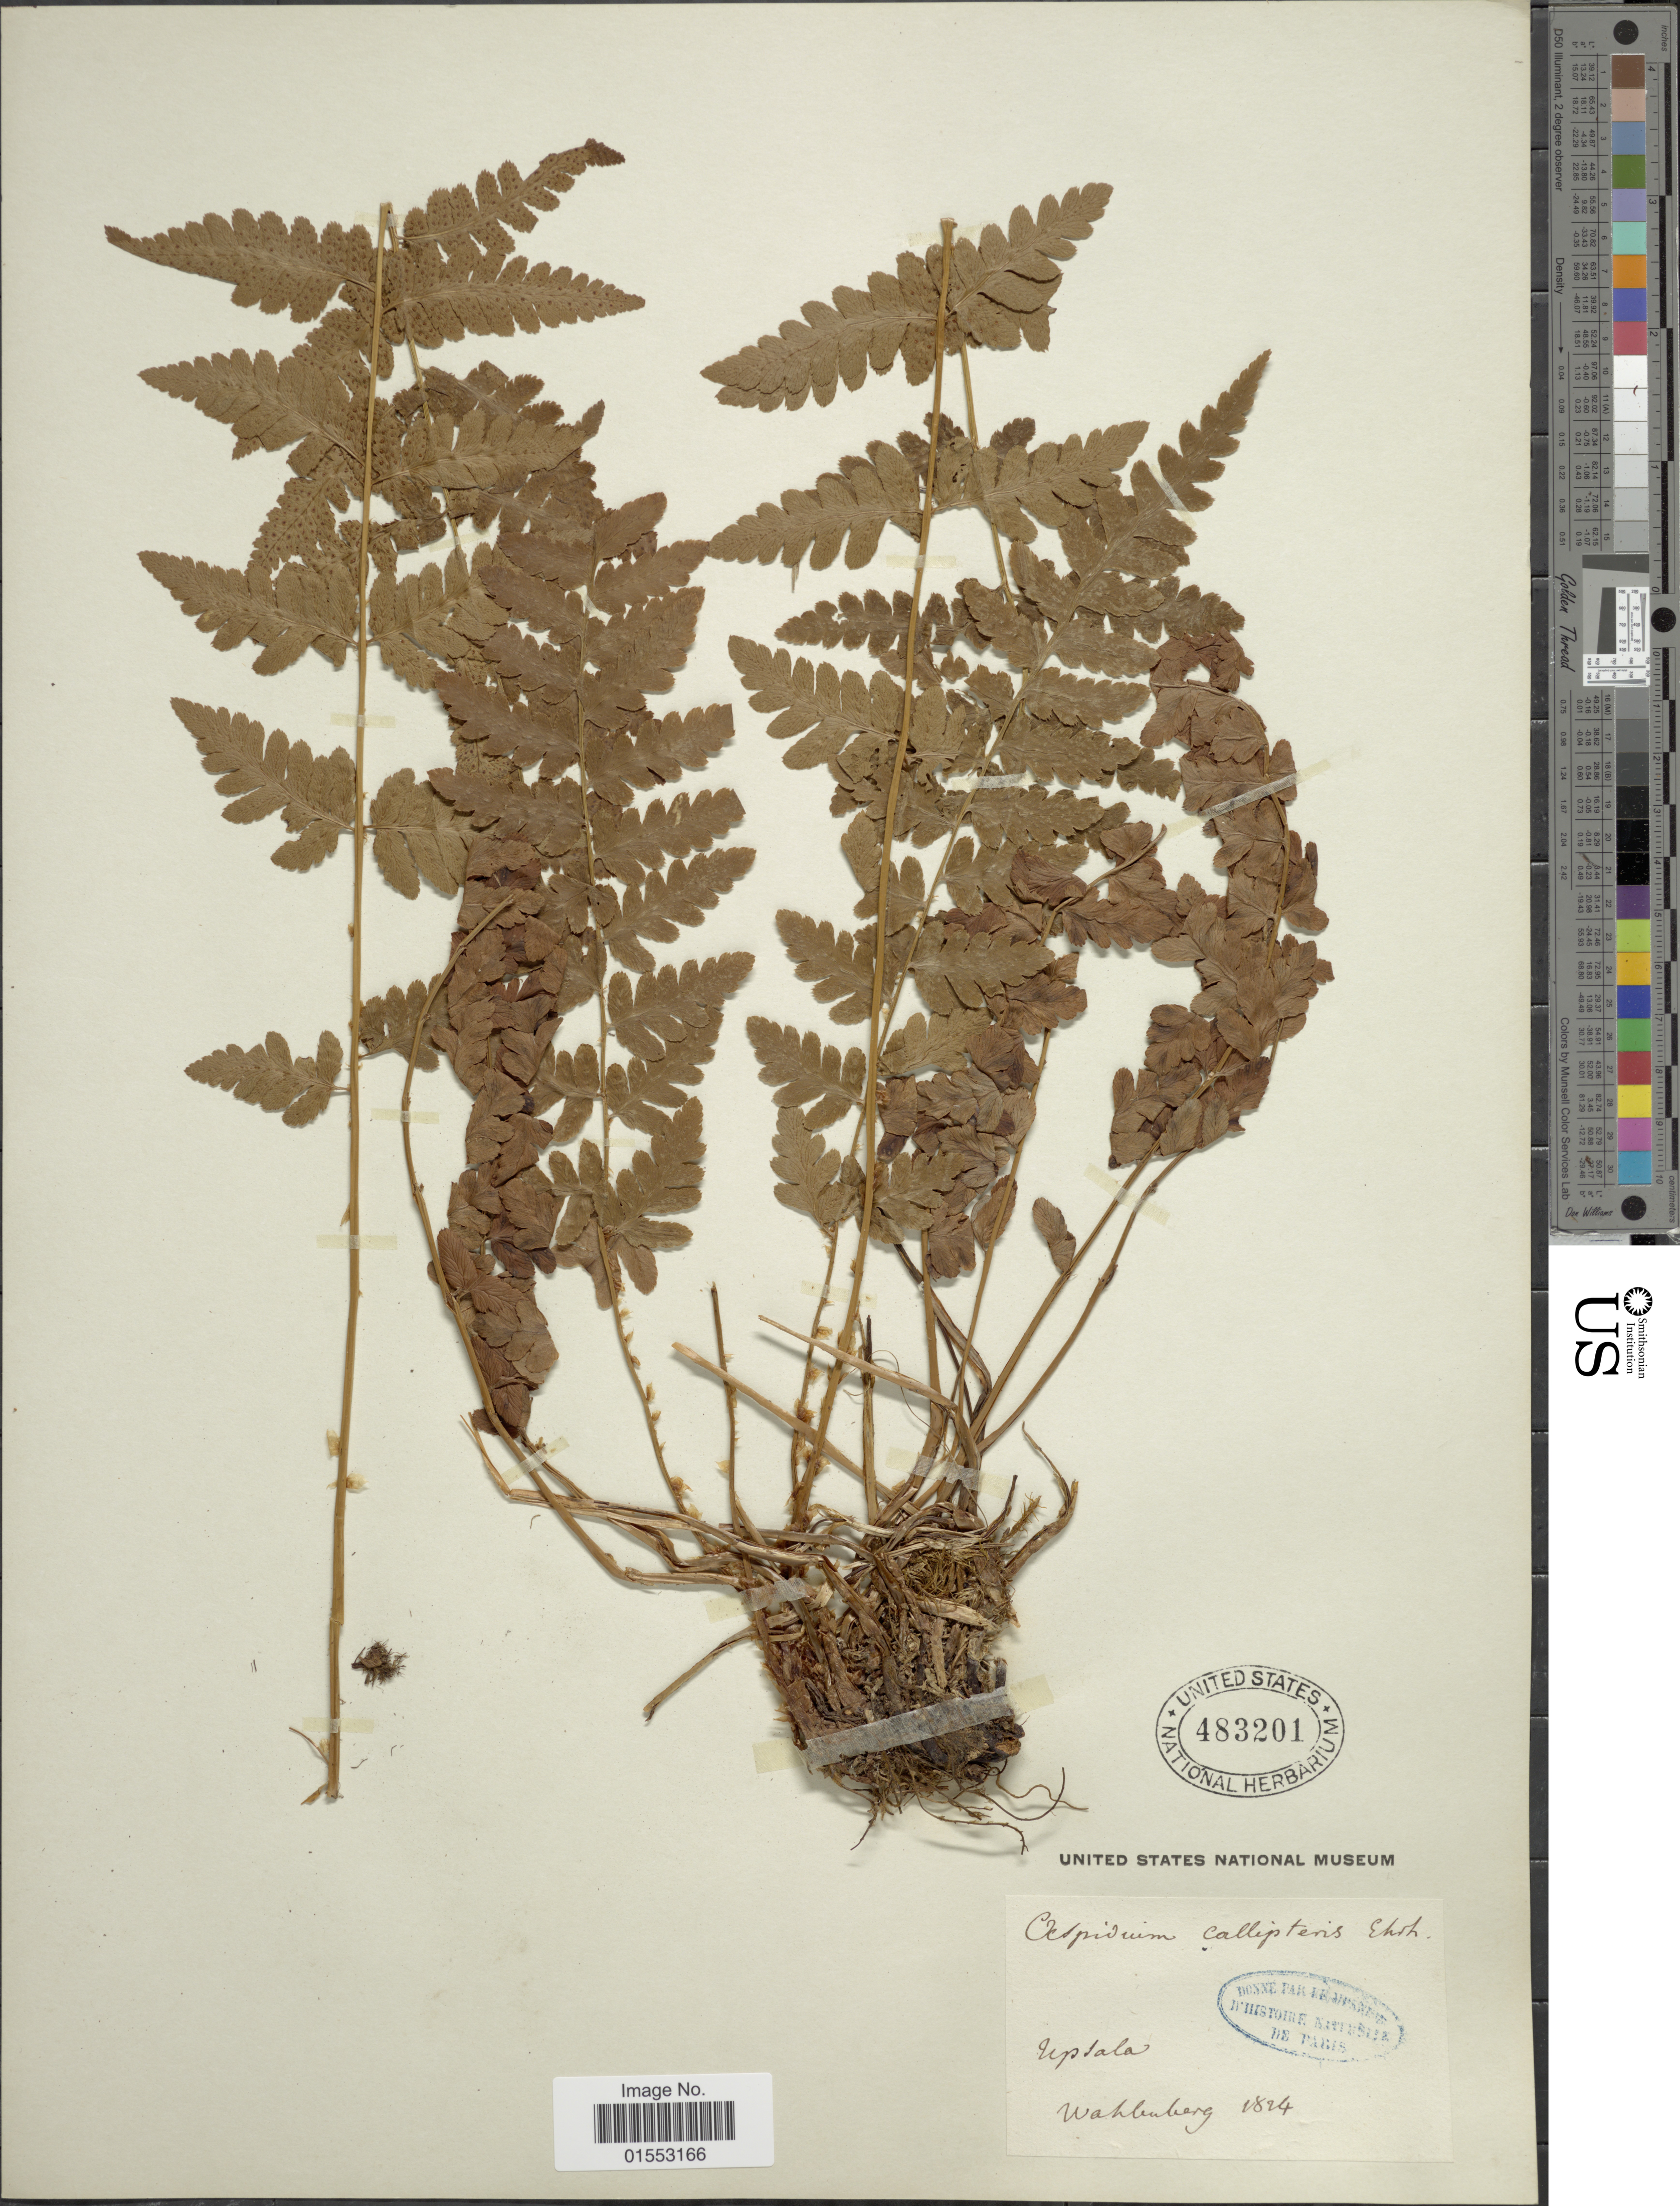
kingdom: Plantae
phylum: Tracheophyta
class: Polypodiopsida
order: Polypodiales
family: Dryopteridaceae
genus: Dryopteris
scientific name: Dryopteris cristata var. spinulosa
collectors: G. Wahlenberg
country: Sweden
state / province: Uppsala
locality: Upsala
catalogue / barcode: US 483201